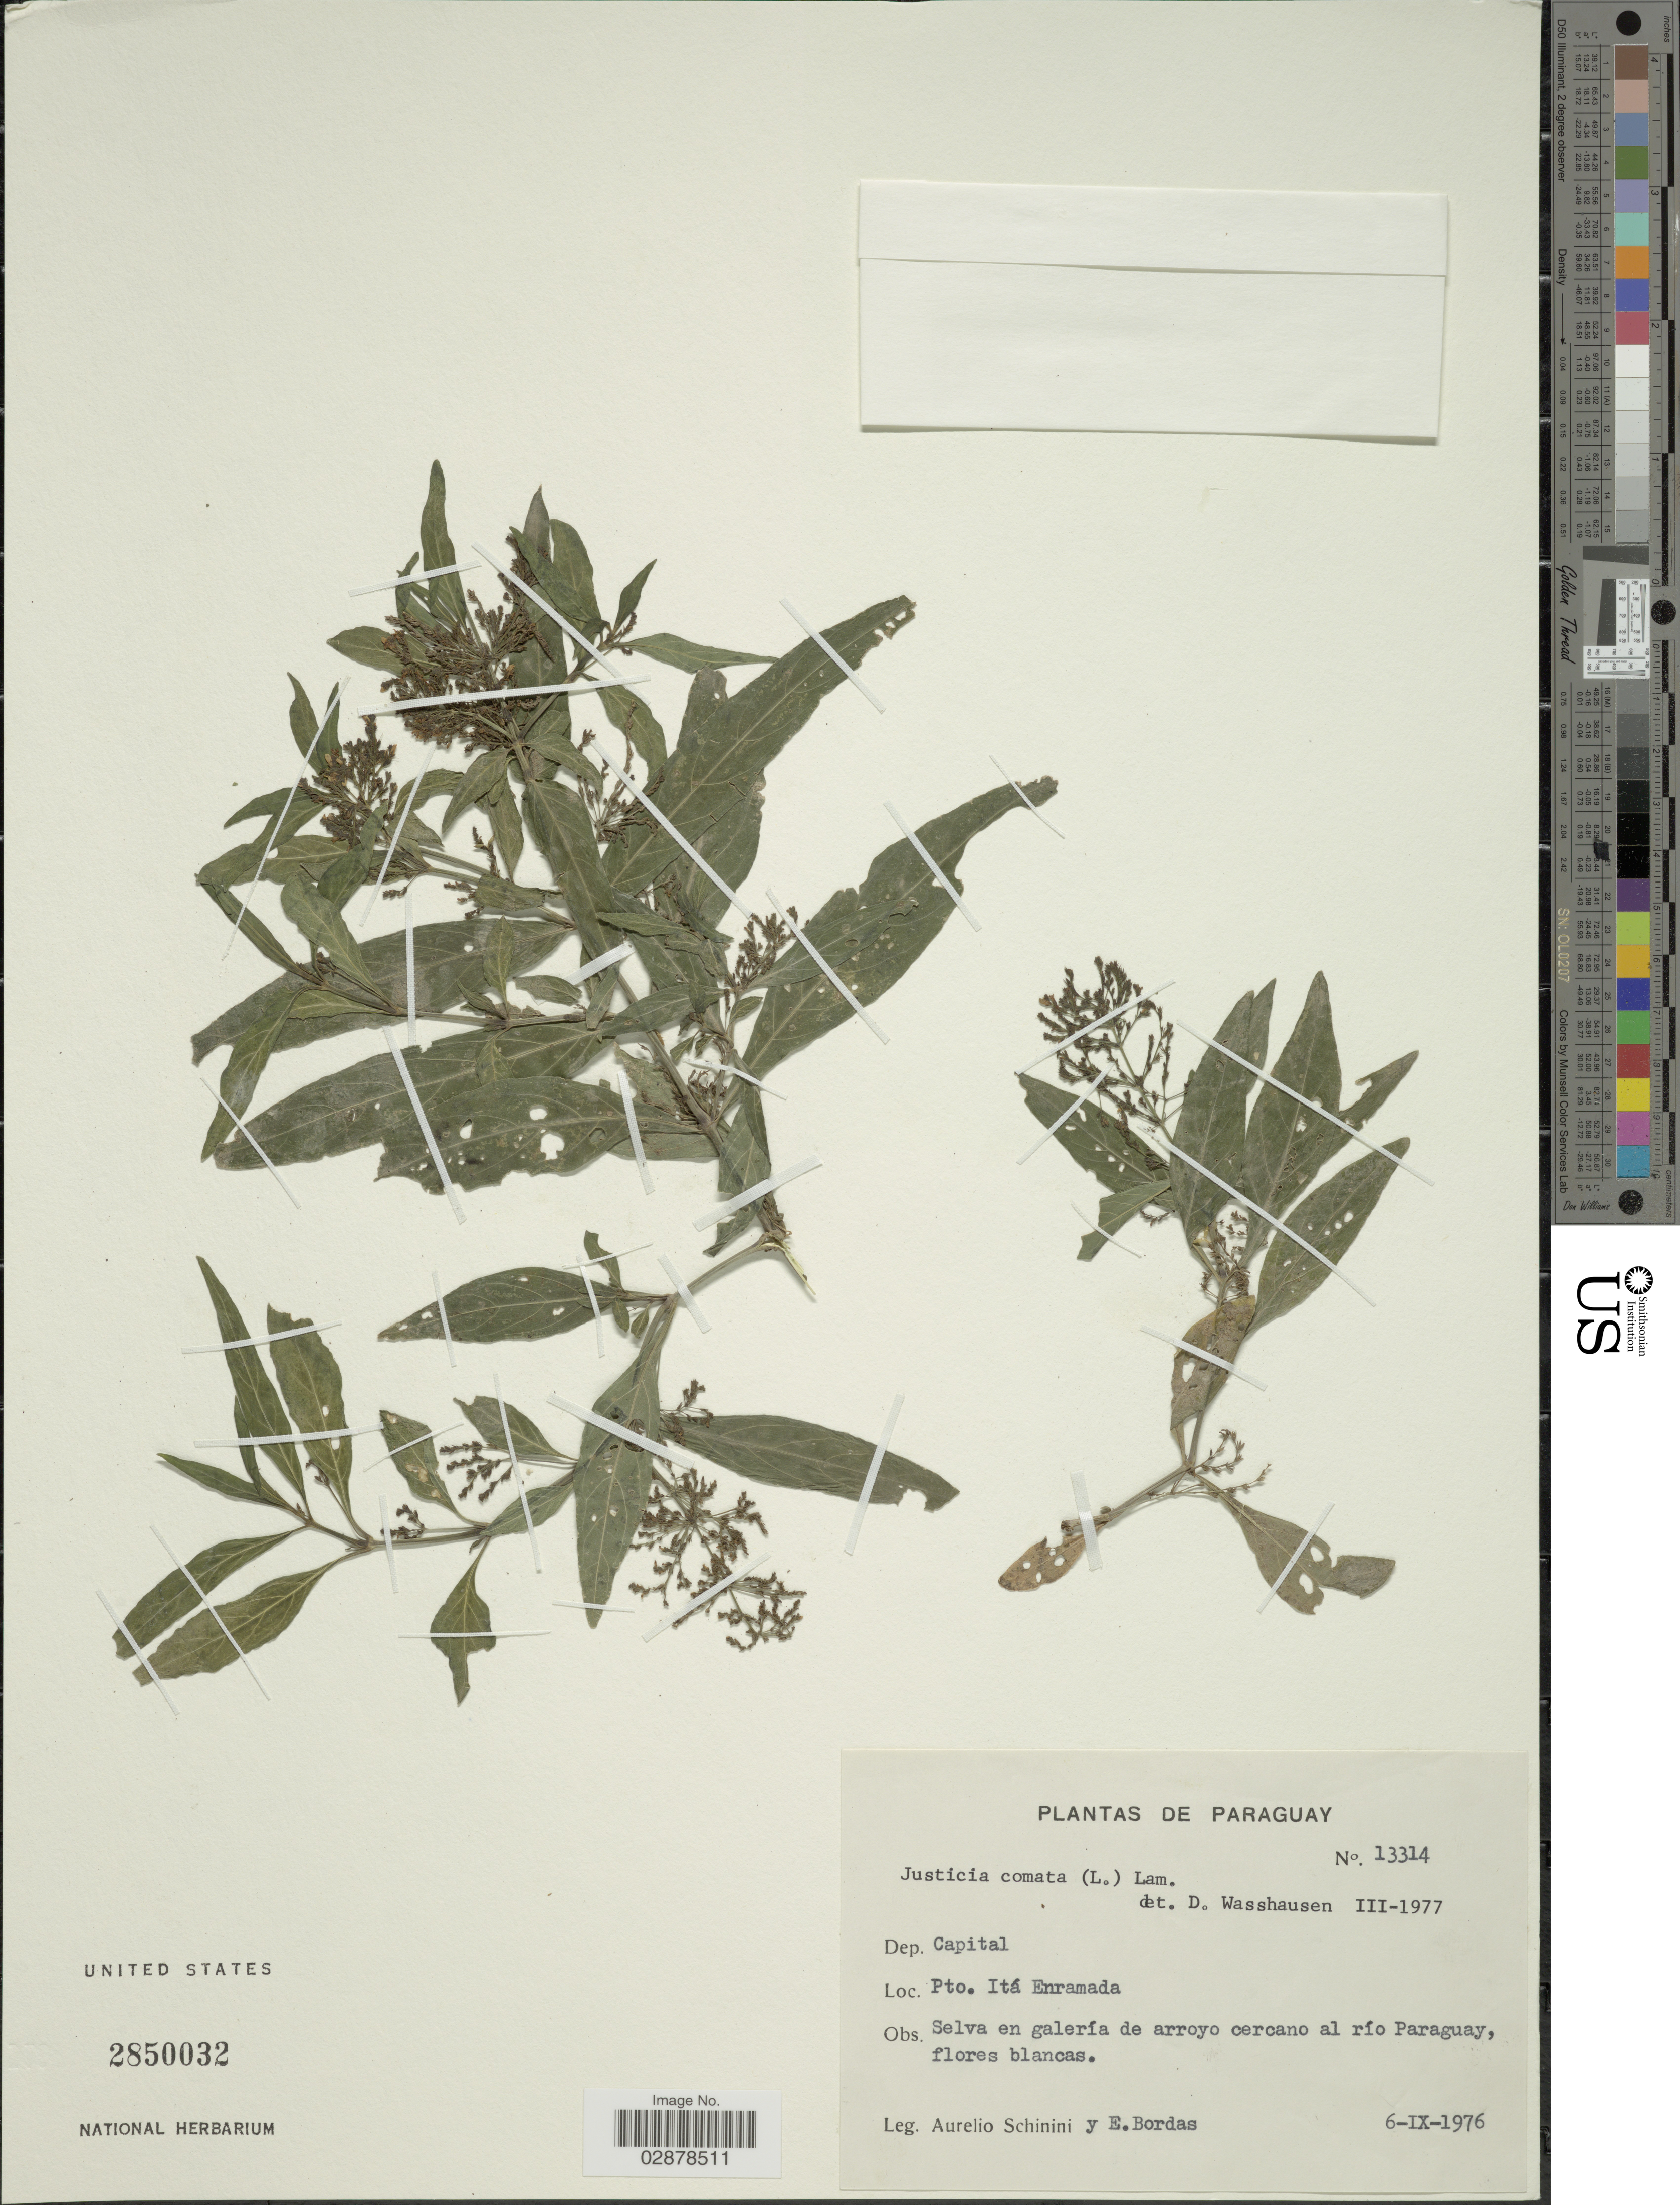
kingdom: Plantae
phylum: Tracheophyta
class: Magnoliopsida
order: Lamiales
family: Acanthaceae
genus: Justicia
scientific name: Justicia comata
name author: (L.) Lam.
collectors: A. Schinini & E. Bordas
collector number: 13314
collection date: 1976-09-06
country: Paraguay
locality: Dep. Capital. Pto. Itá Enramada. Selva en galería de arroyo cercano al río Paraguay.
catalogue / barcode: US 2850032